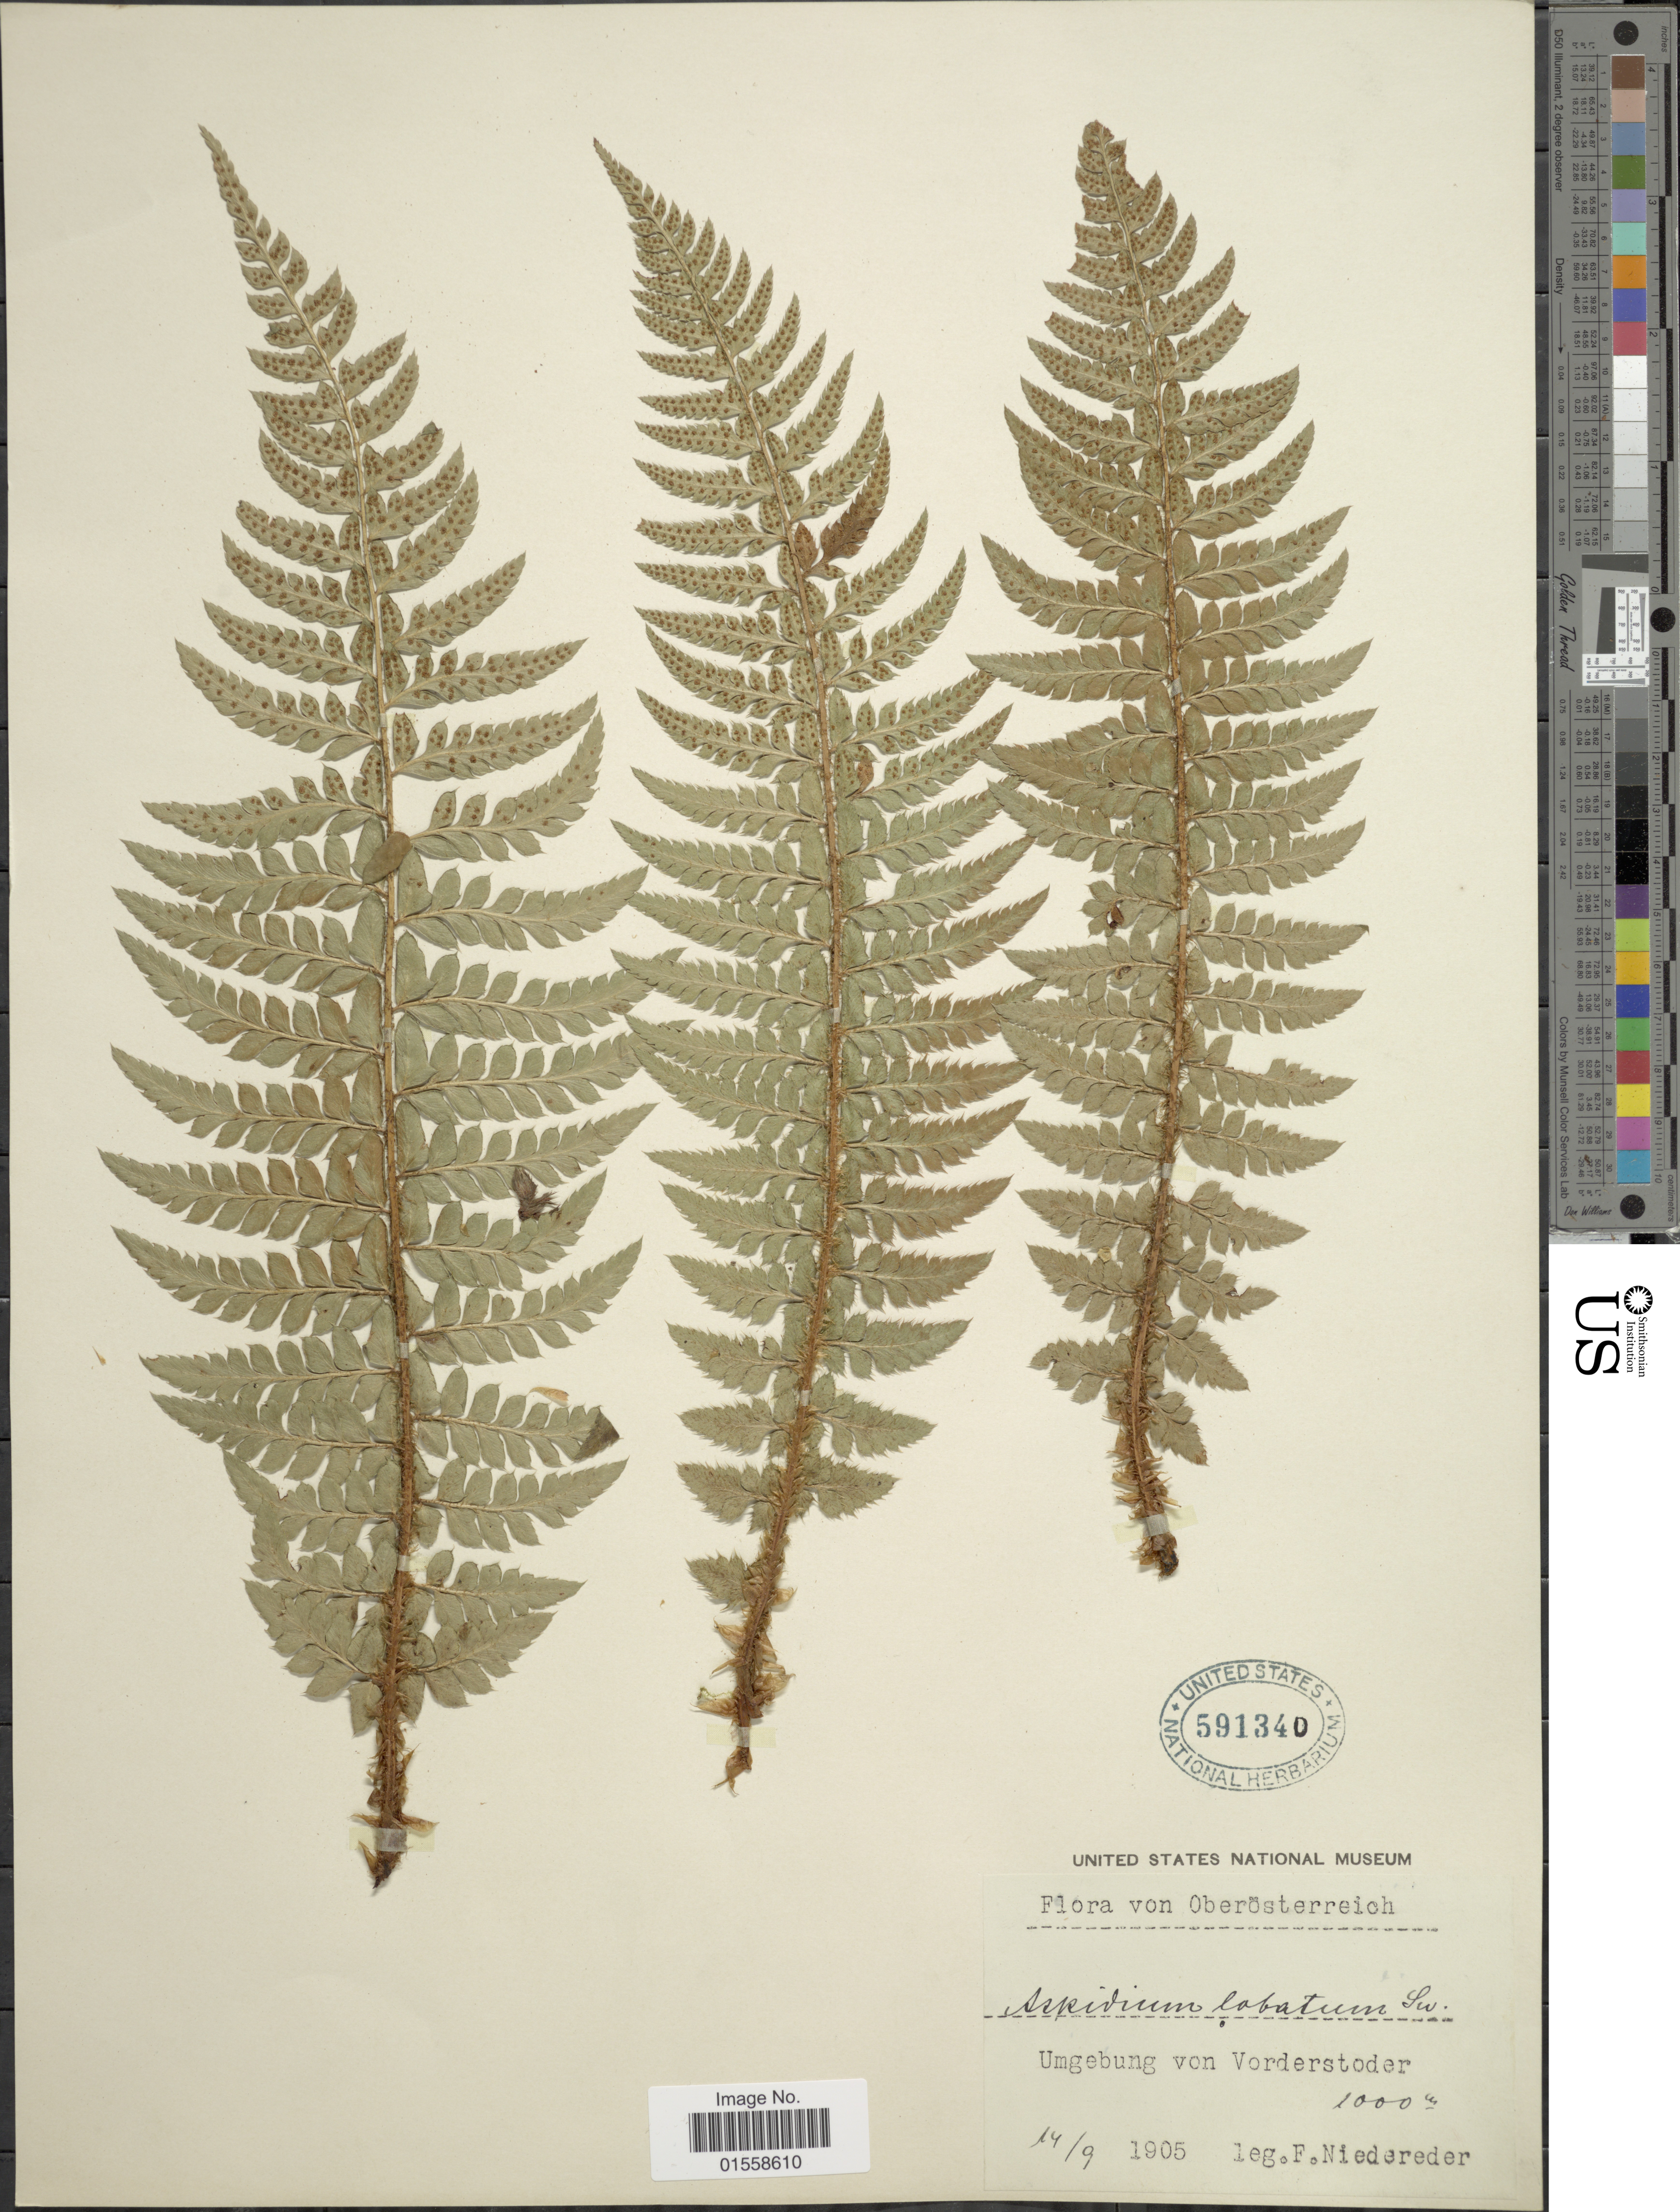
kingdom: Plantae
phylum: Tracheophyta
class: Polypodiopsida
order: Polypodiales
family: Dryopteridaceae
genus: Polystichum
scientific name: Polystichum aculeatum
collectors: F. Niedereder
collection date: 1905-09-14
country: Austria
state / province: Oberosterreich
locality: Oberosterreich, Umgebung von Vorderstoder.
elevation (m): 2000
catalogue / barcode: US 591340